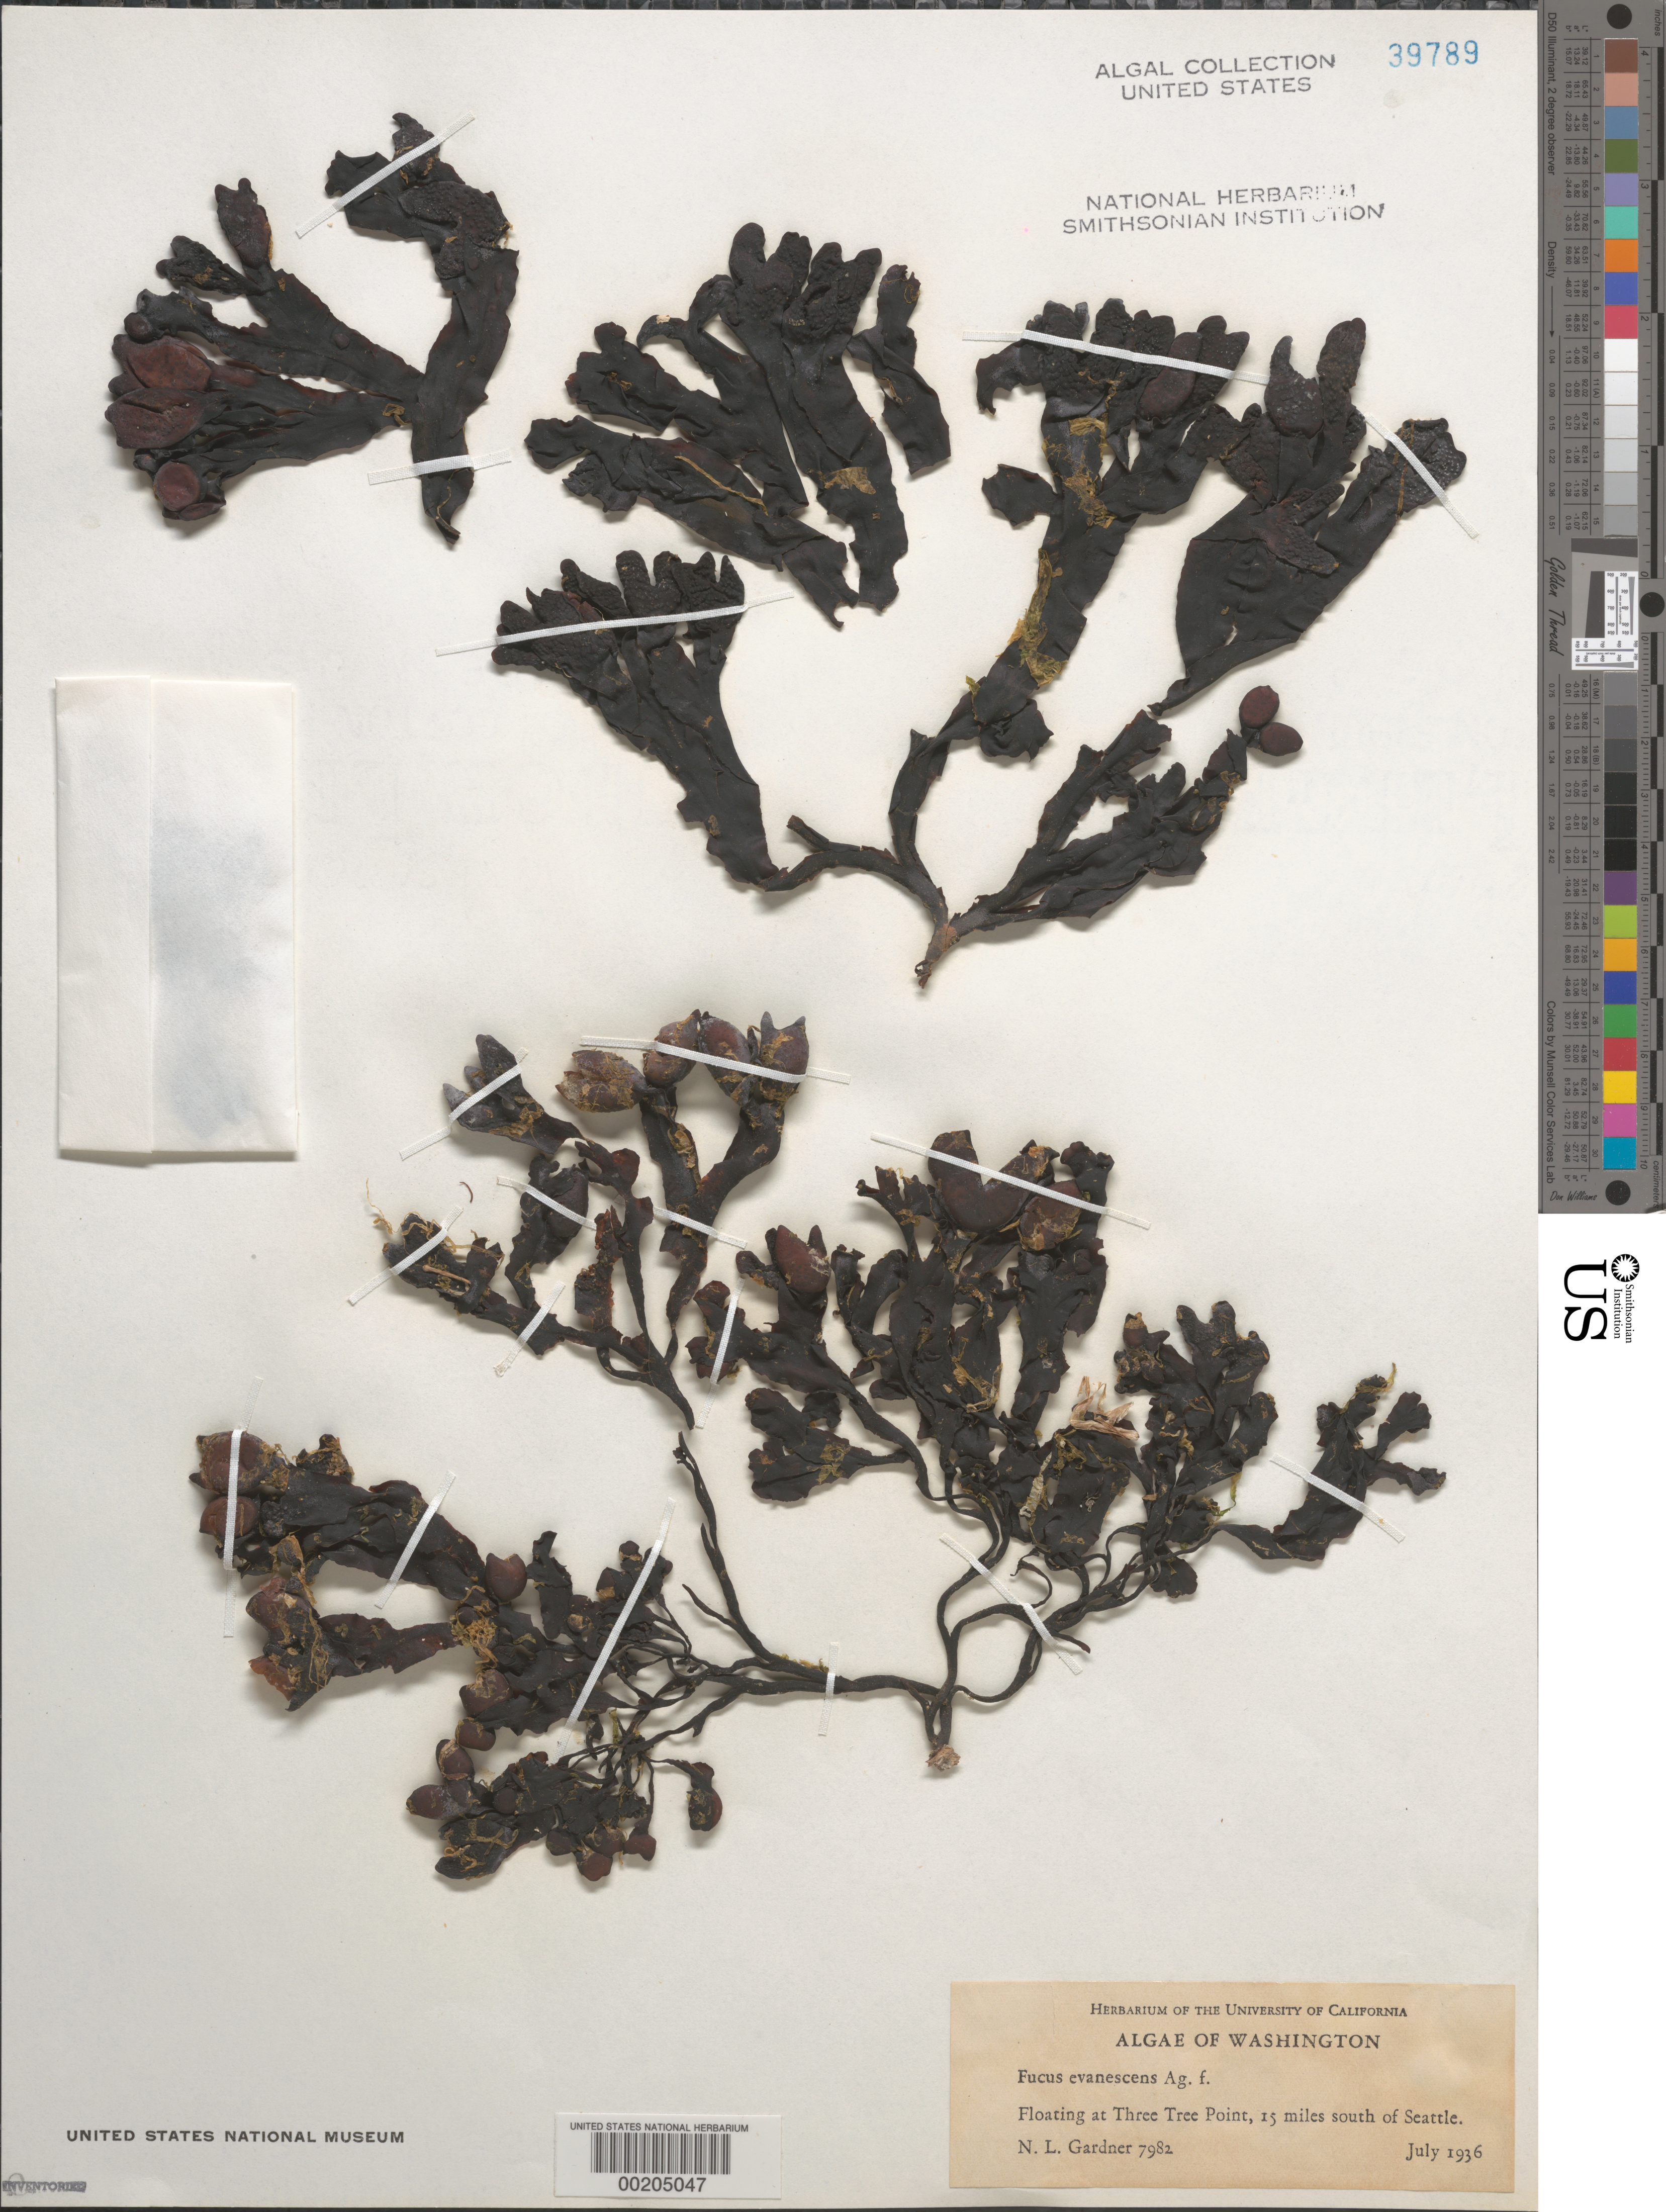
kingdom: Chromista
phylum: Ochrophyta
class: Phaeophyceae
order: Fucales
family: Fucaceae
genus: Fucus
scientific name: Fucus distichus subsp. evanescens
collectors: N. Gardner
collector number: NLG 7982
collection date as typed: Jul 1936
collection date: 1936-07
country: United States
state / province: Washington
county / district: King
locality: Three Tree Point, 15 miles south of Seattle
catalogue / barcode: US 39789